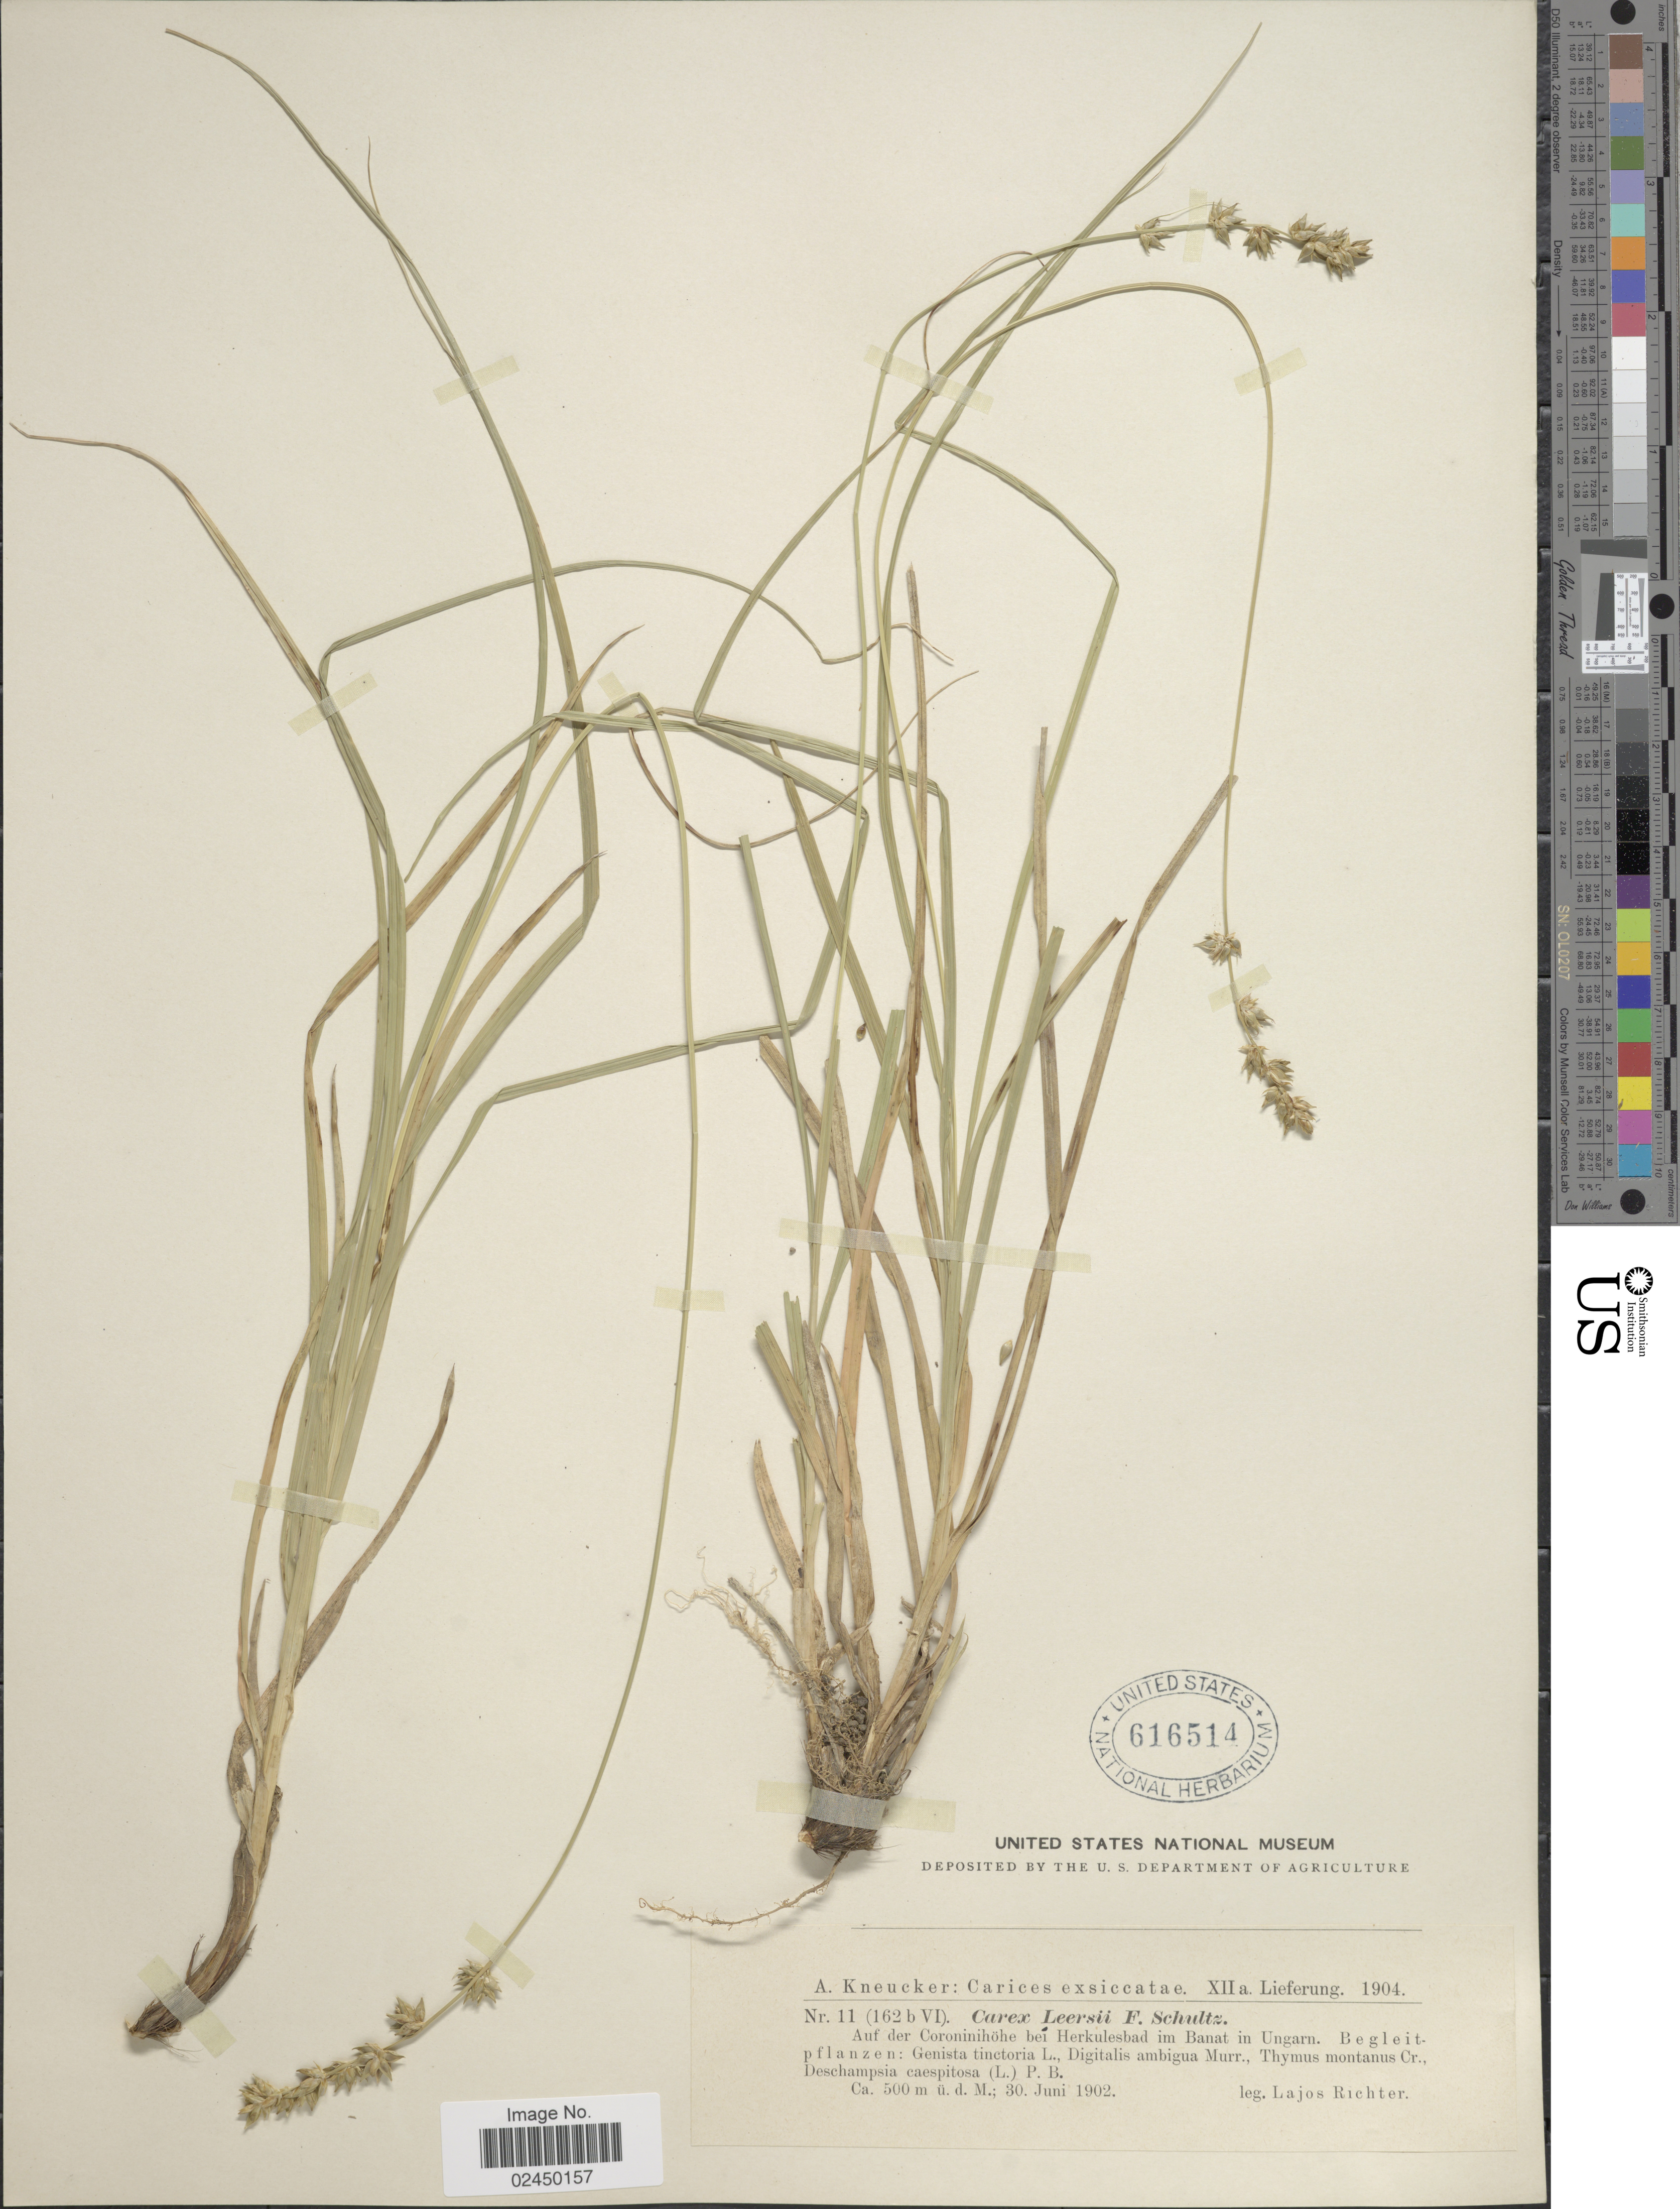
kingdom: Plantae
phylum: Tracheophyta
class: Liliopsida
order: Poales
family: Cyperaceae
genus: Carex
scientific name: Carex leersii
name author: F.W. Schultz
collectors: L. Richter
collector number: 11 (162 b VI)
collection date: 1902-06-30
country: Romania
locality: Auf der Coroninihöhe bei Herkulesbad im Banat in Ungarn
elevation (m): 500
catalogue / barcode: US 616514